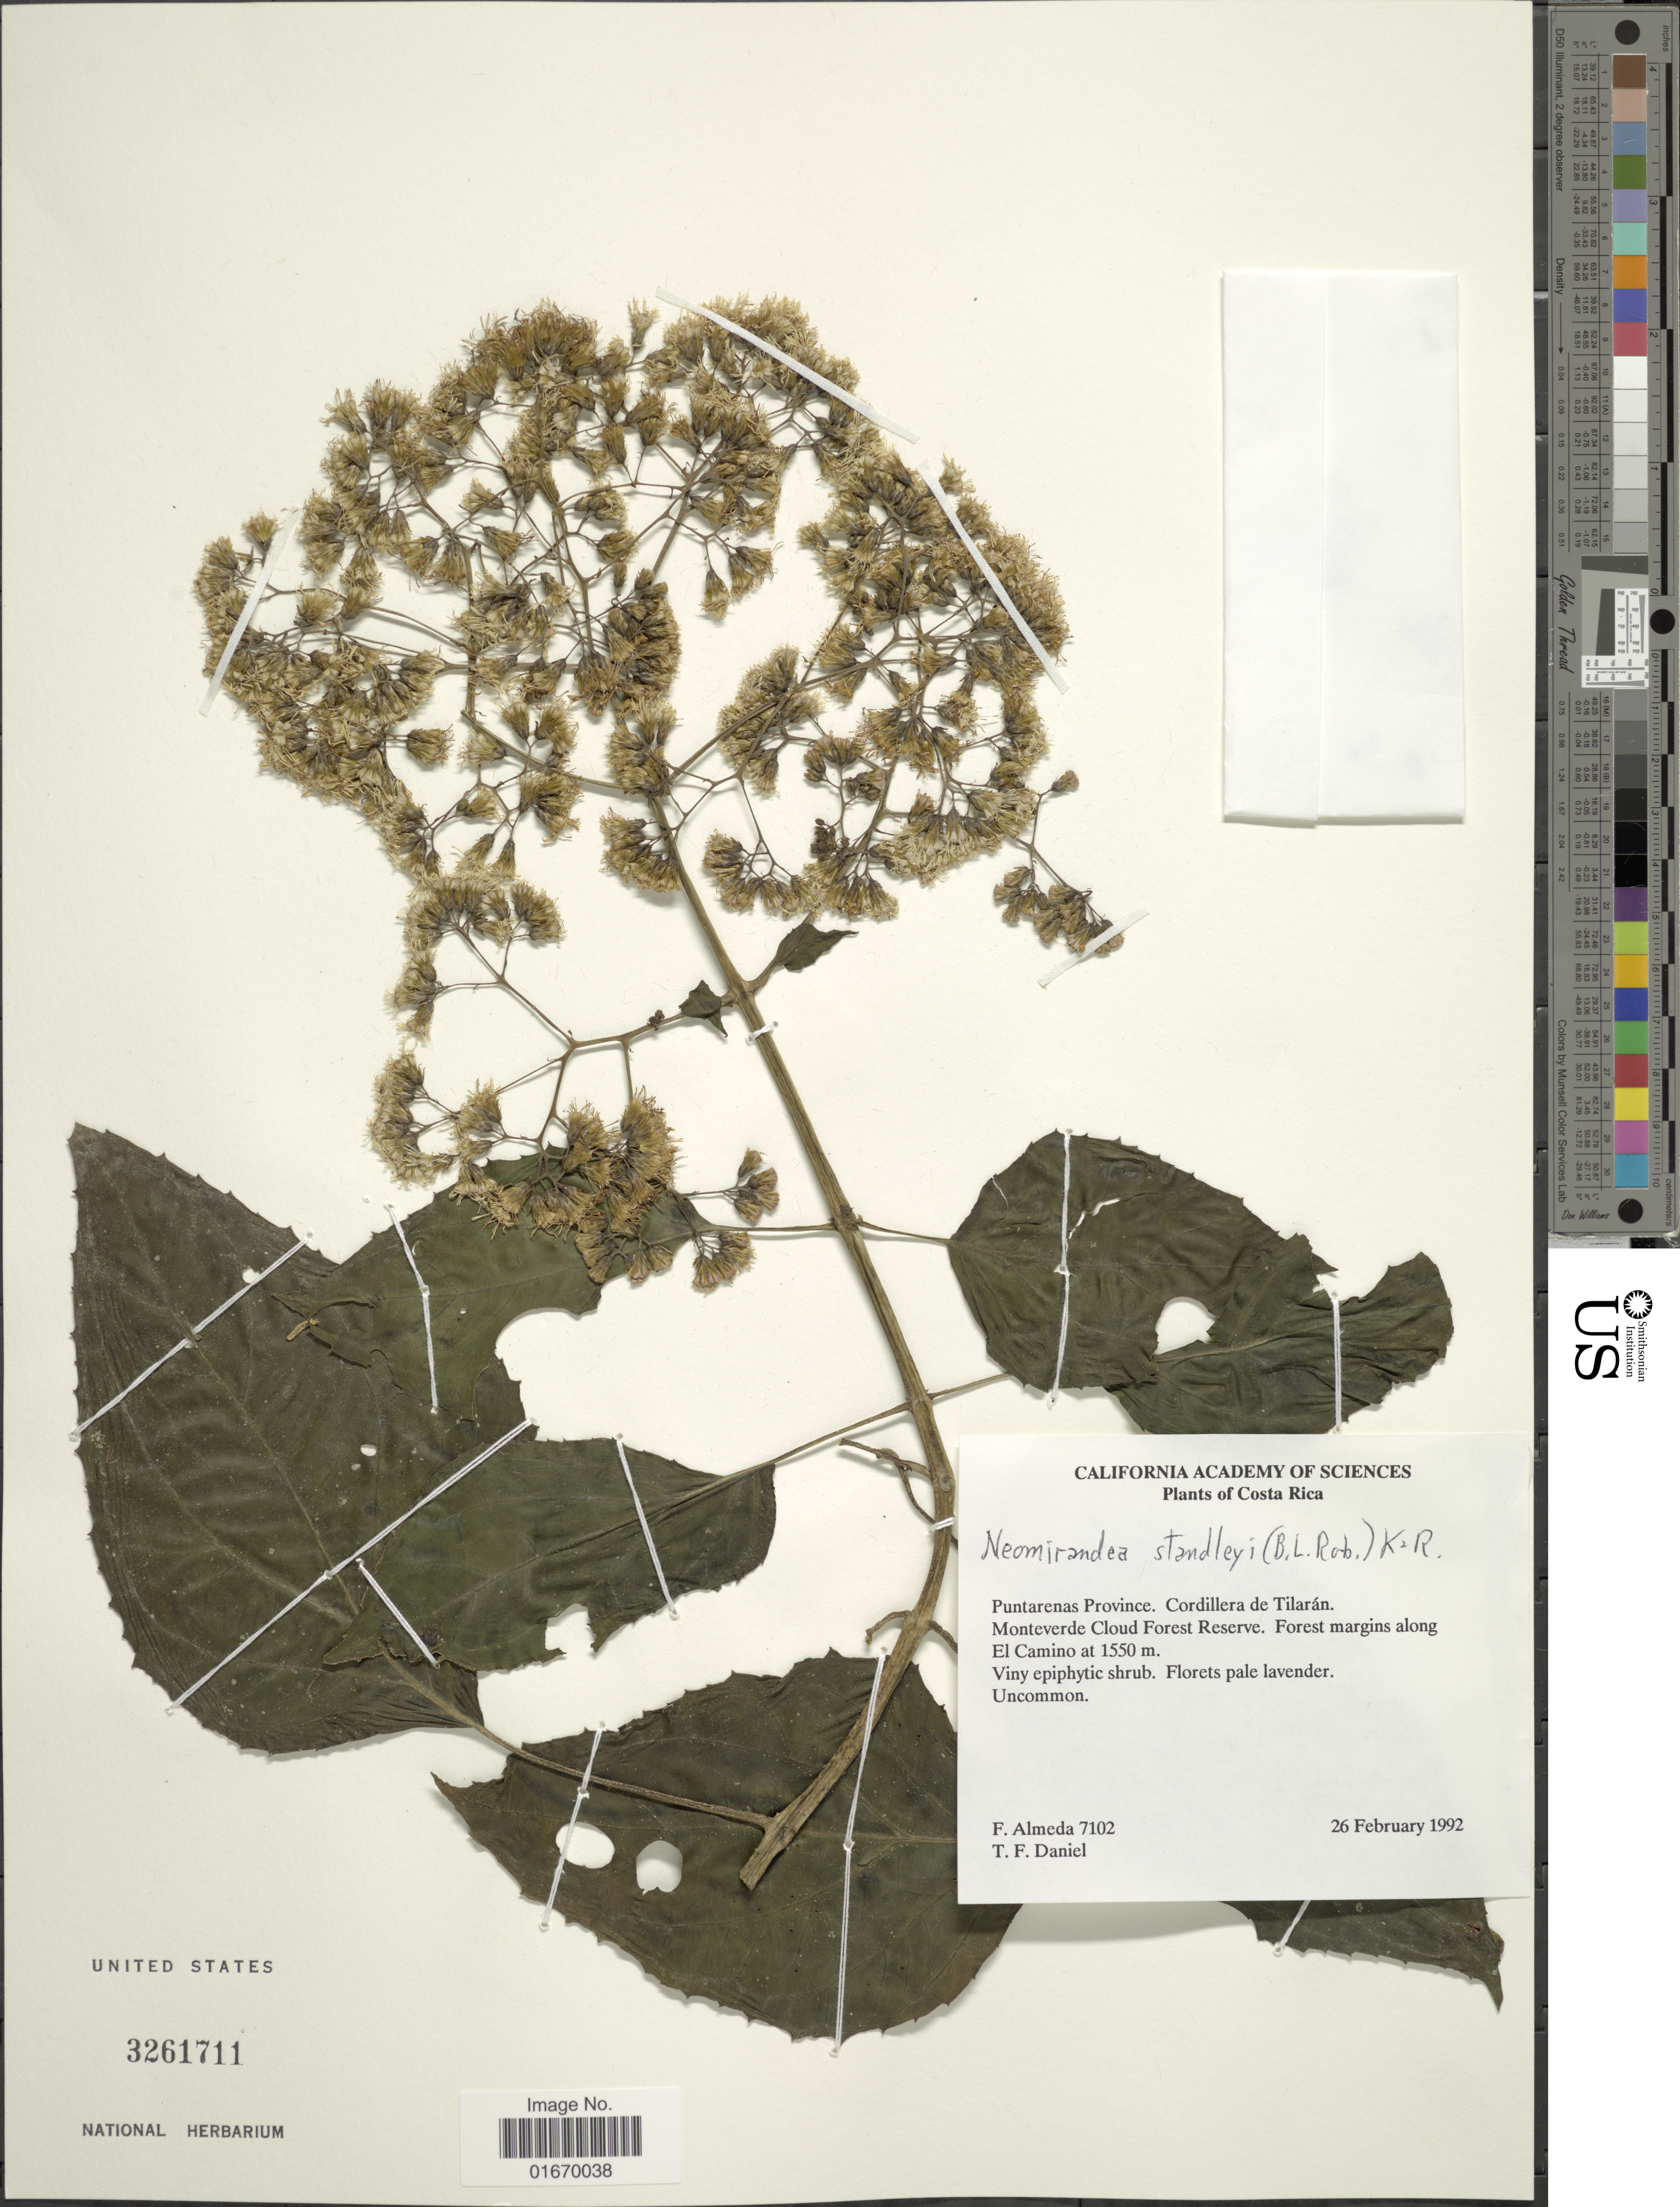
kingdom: Plantae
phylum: Tracheophyta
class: Magnoliopsida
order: Asterales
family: Asteraceae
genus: Neomirandea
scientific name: Neomirandea standleyi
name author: (B.L. Rob.) R.M. King & H. Rob.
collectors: F. Almeda & T. F. Daniel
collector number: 7102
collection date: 1992-02-26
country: Costa Rica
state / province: Puntarenas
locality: Cordillera de Tilaran, Monteverde Cloud Forest Reserve, forest margins along El Camino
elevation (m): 1550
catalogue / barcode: US 3261711